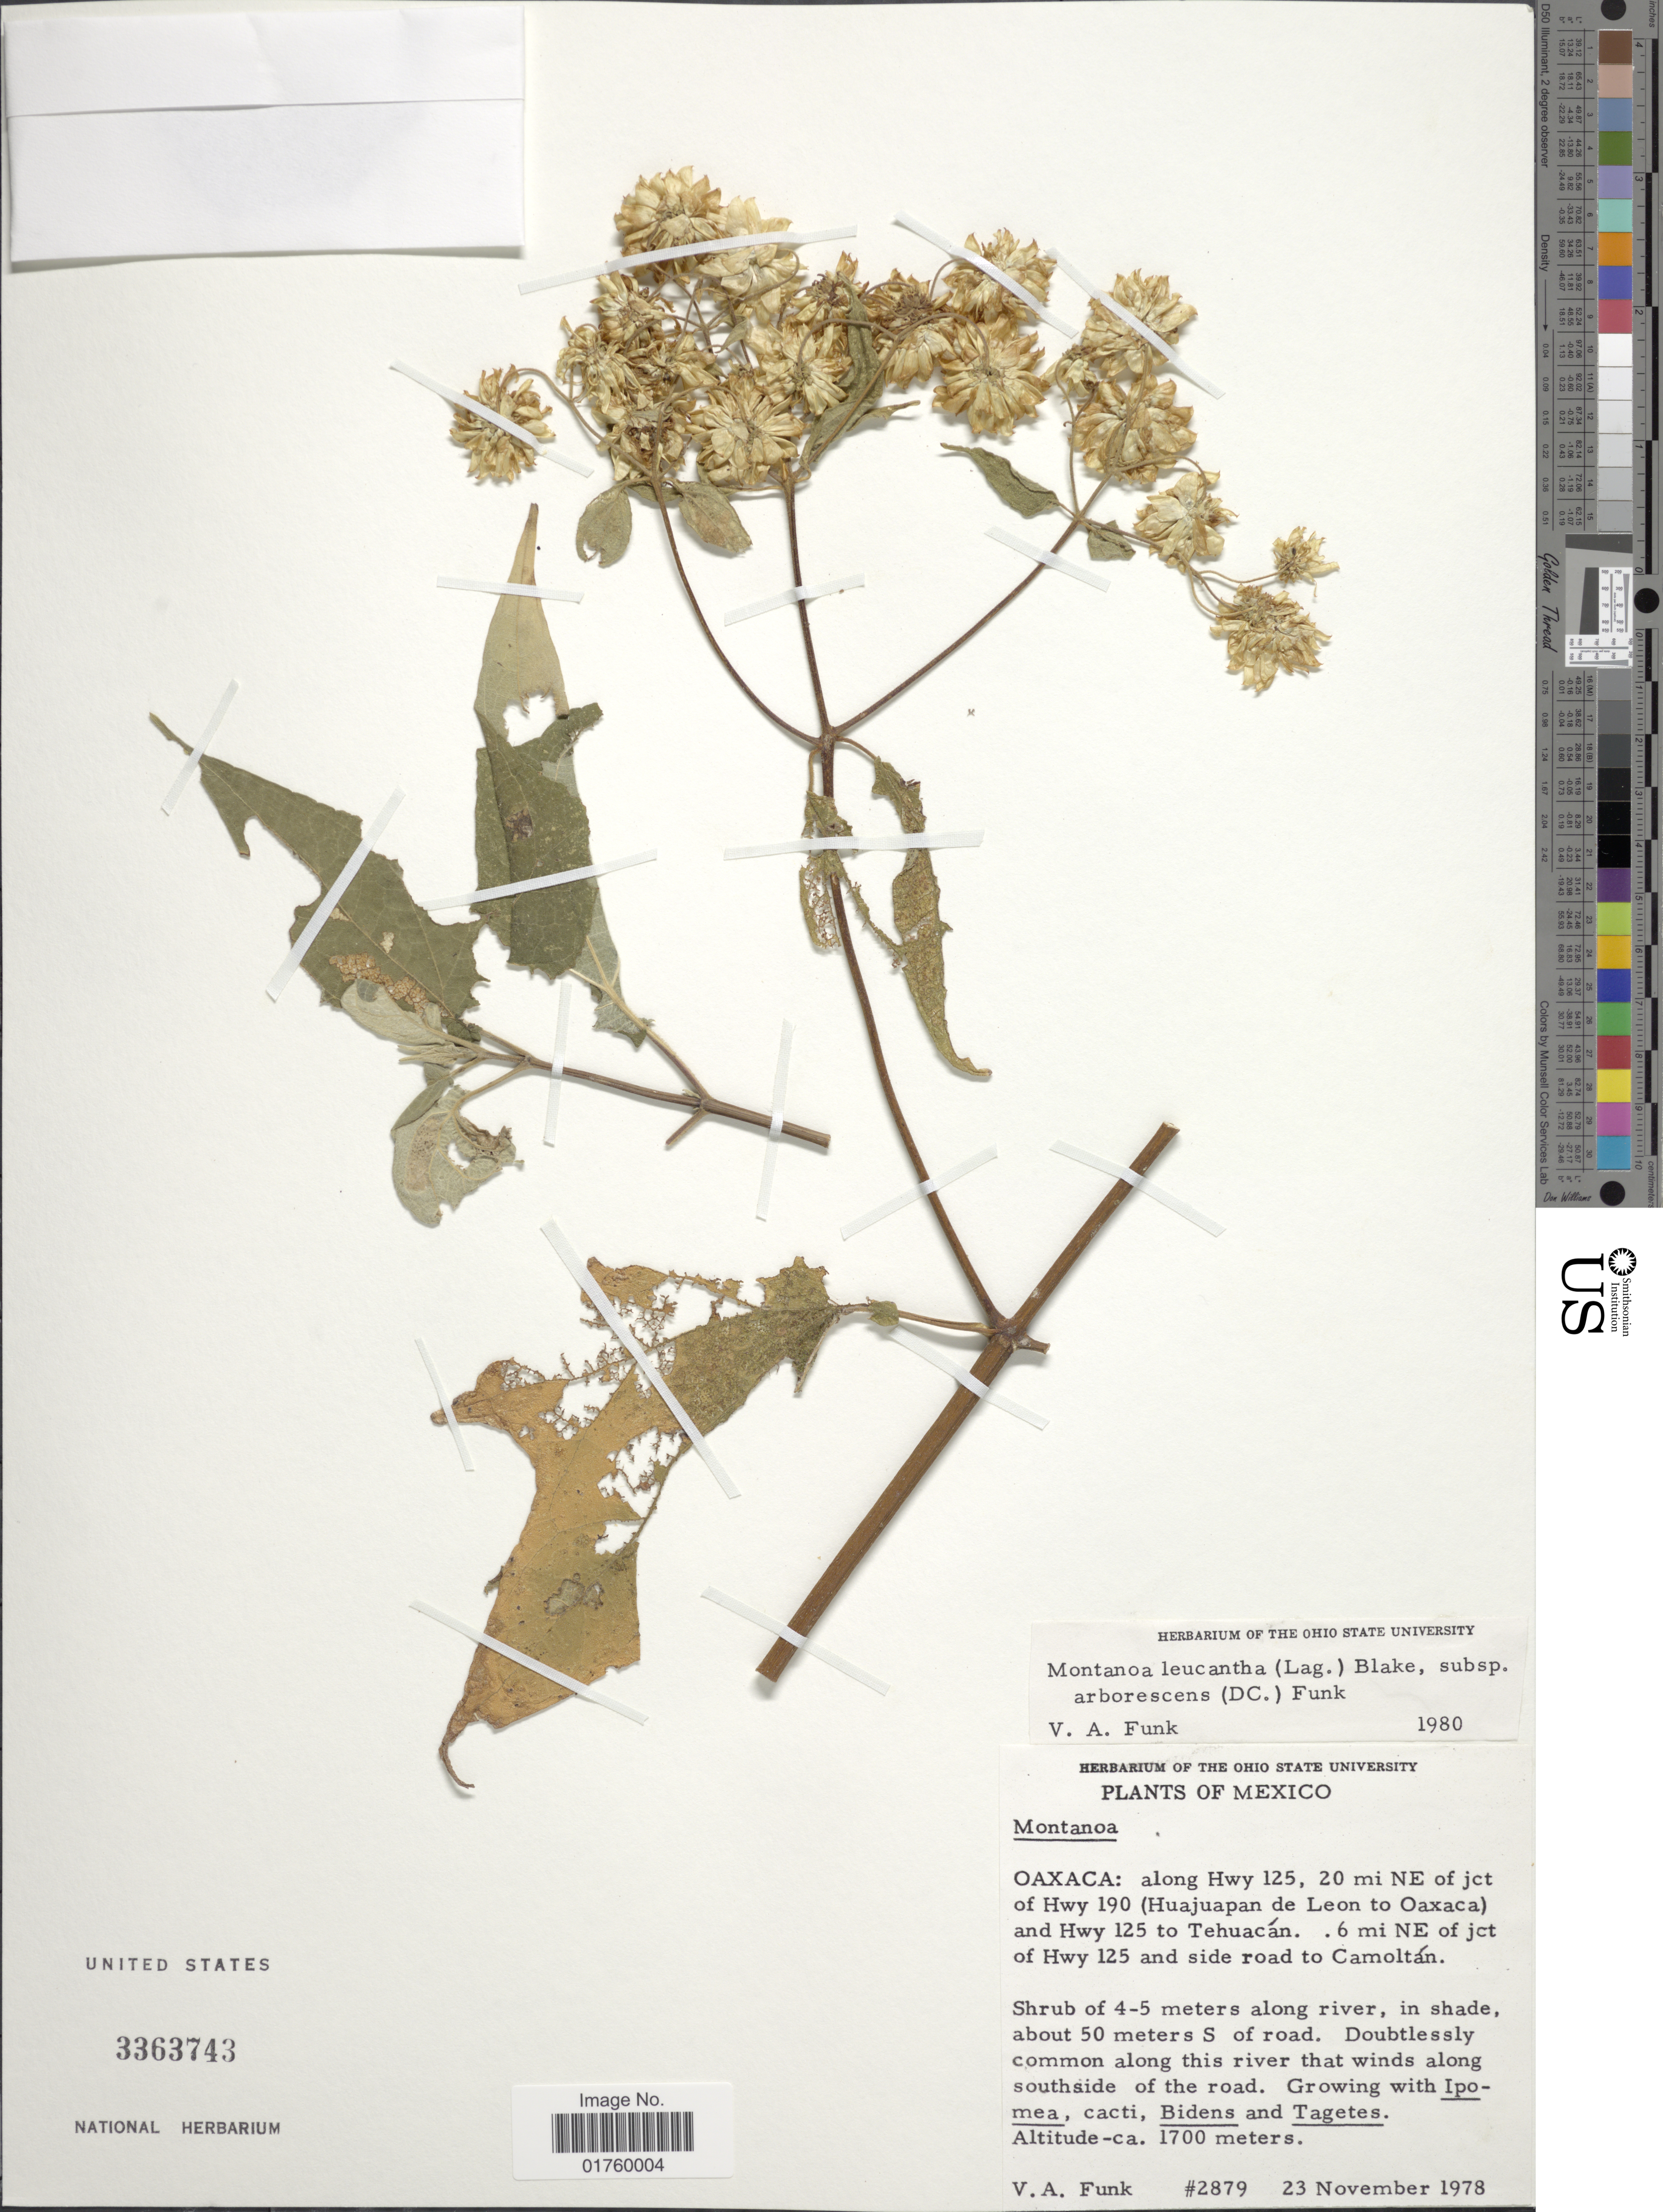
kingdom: Plantae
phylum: Tracheophyta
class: Magnoliopsida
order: Asterales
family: Asteraceae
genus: Montanoa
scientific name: Montanoa leucantha subsp. arborescens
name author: (DC.) V.A. Funk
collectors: V. Funk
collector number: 2879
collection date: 1978-11-23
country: Mexico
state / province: Oaxaca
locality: Along Hwy 125, 20 mi NE of jct of Hwy 190 (Huajuapan de Leon to Oaxaca) and Hwy 125 to Tehuacán, .6 mi NE of jct of Hwy 125 and side road to Camoltán.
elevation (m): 1700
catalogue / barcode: US 3363743